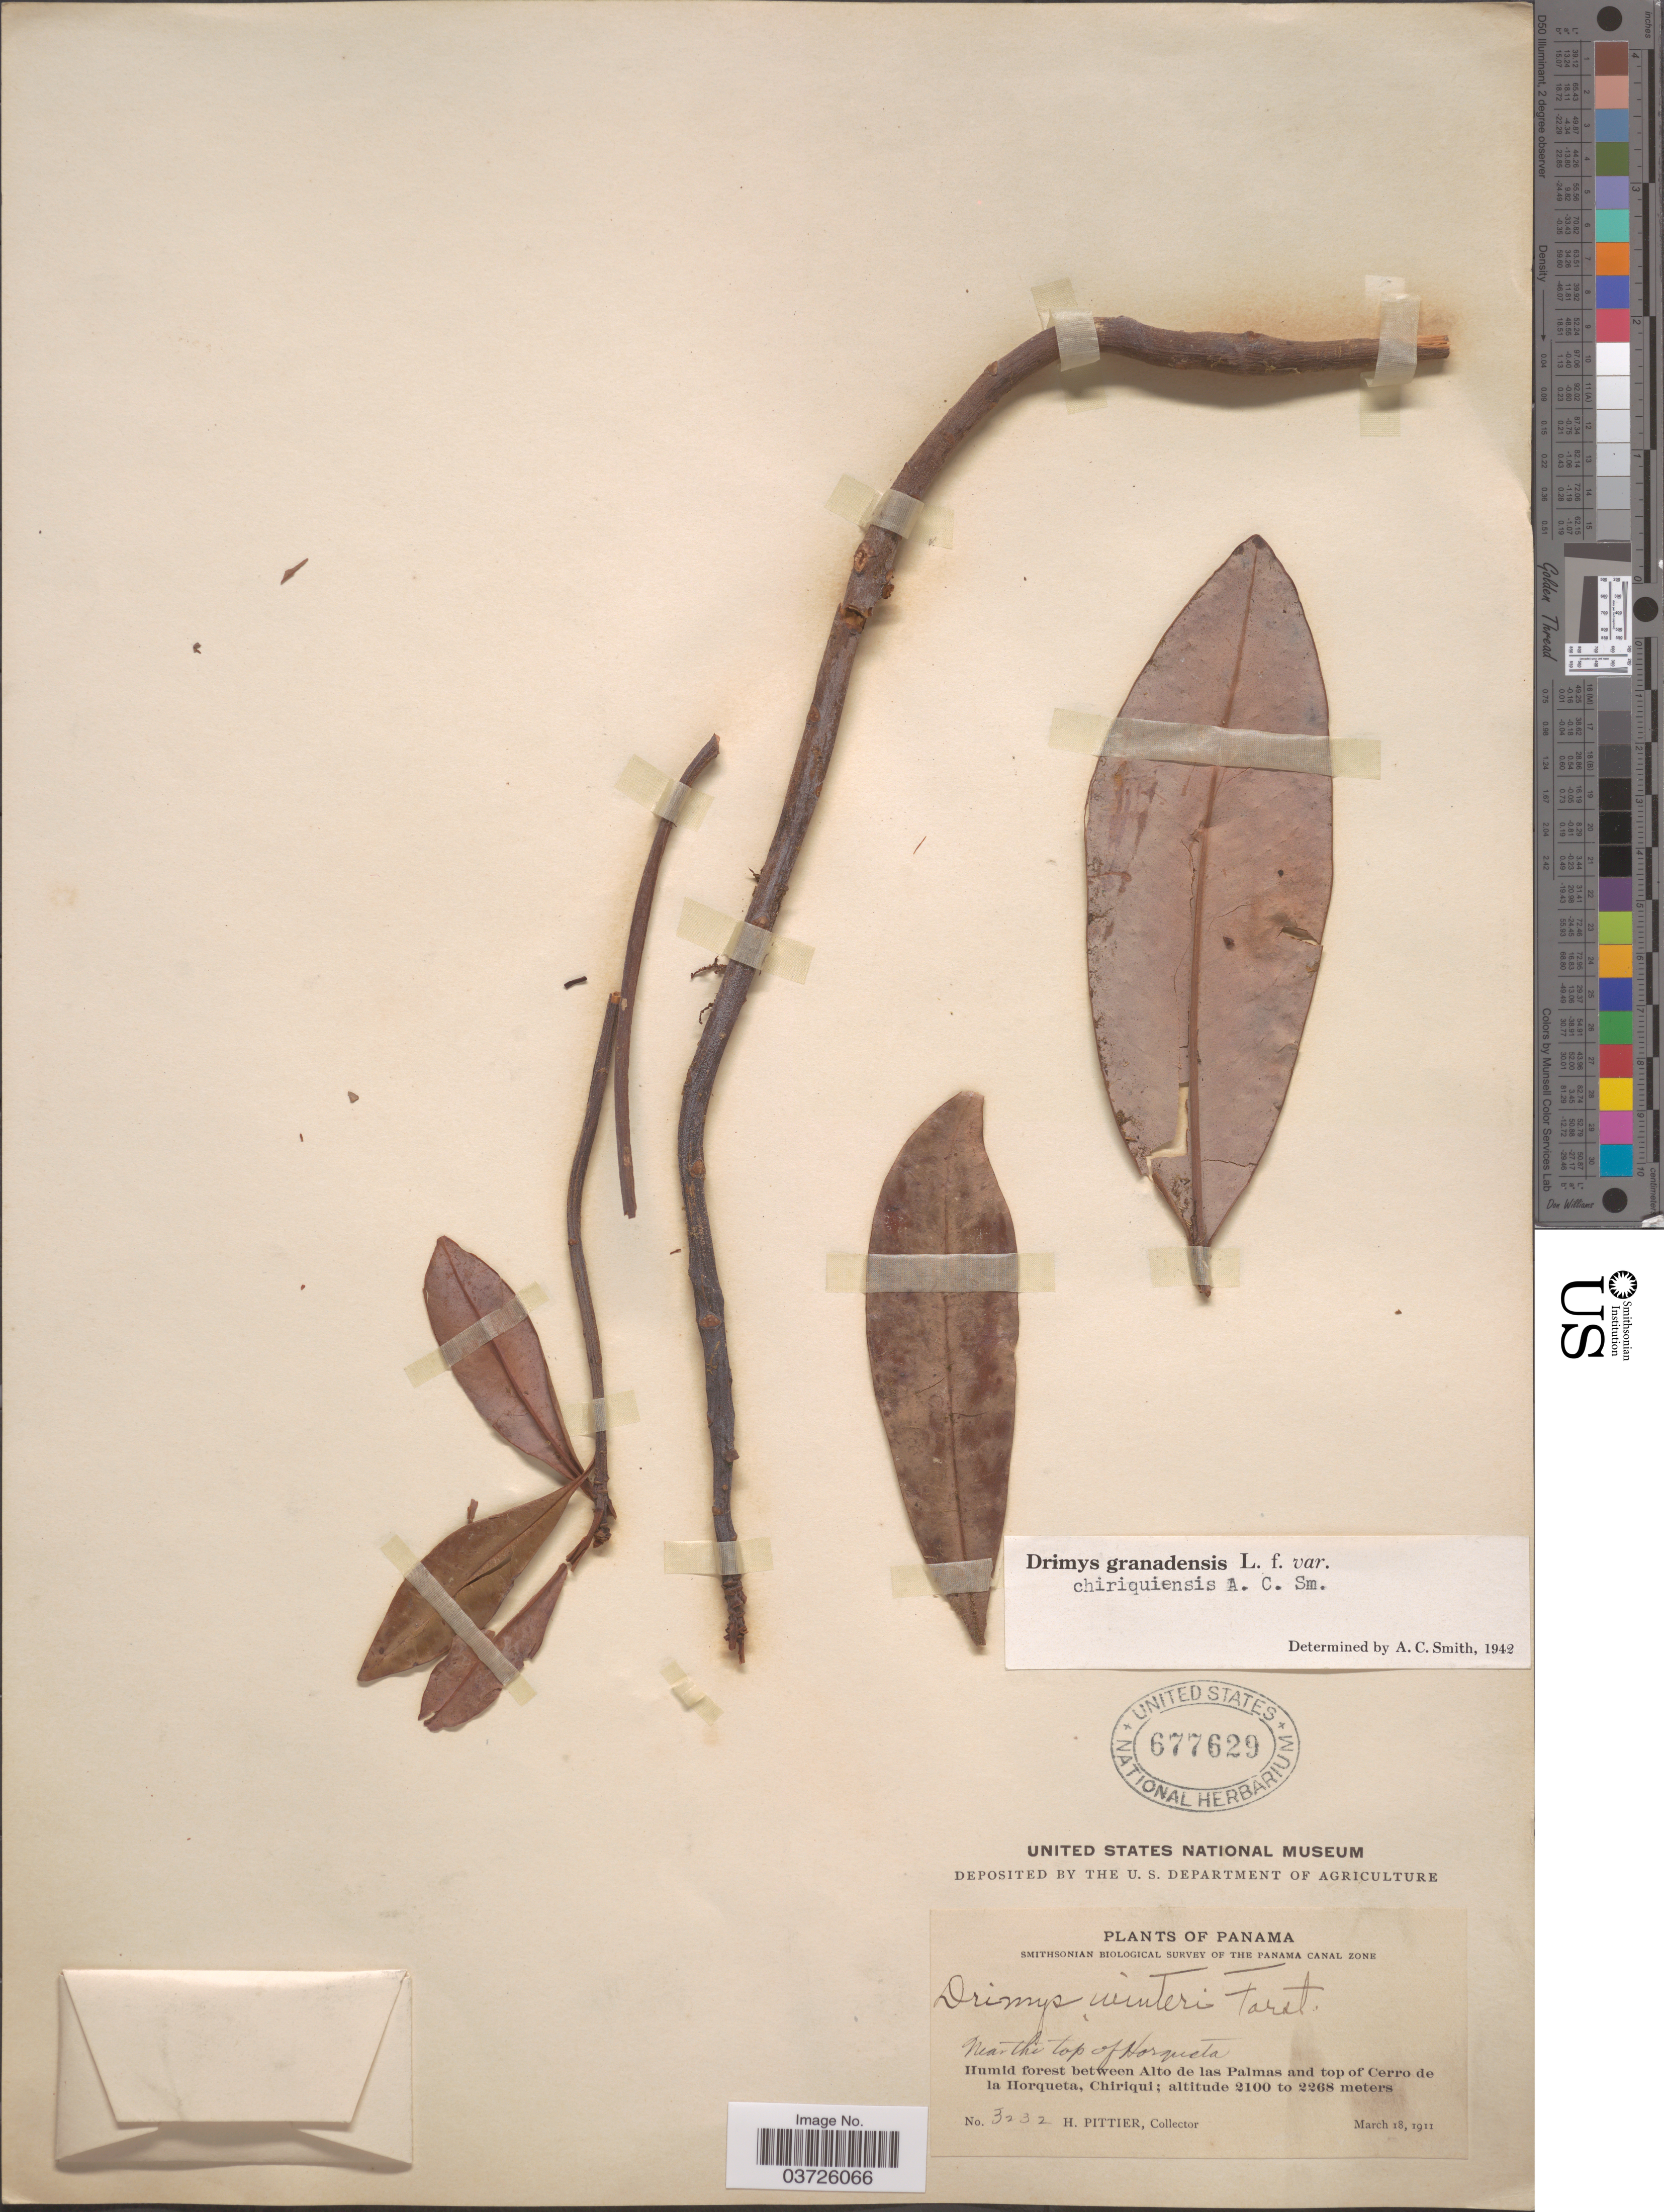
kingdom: Plantae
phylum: Tracheophyta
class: Magnoliopsida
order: Canellales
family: Winteraceae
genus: Drimys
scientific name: Drimys granadensis var. chiriquiensis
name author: A.C. Sm.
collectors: H. F. Pittier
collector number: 3232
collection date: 1911-03-18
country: Panama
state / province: Chiriqui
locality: Near the top of Horqueta. Humid forest between Alto de las Palmas and top of Cerro de la Horqueta.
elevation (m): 2100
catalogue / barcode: US 677629